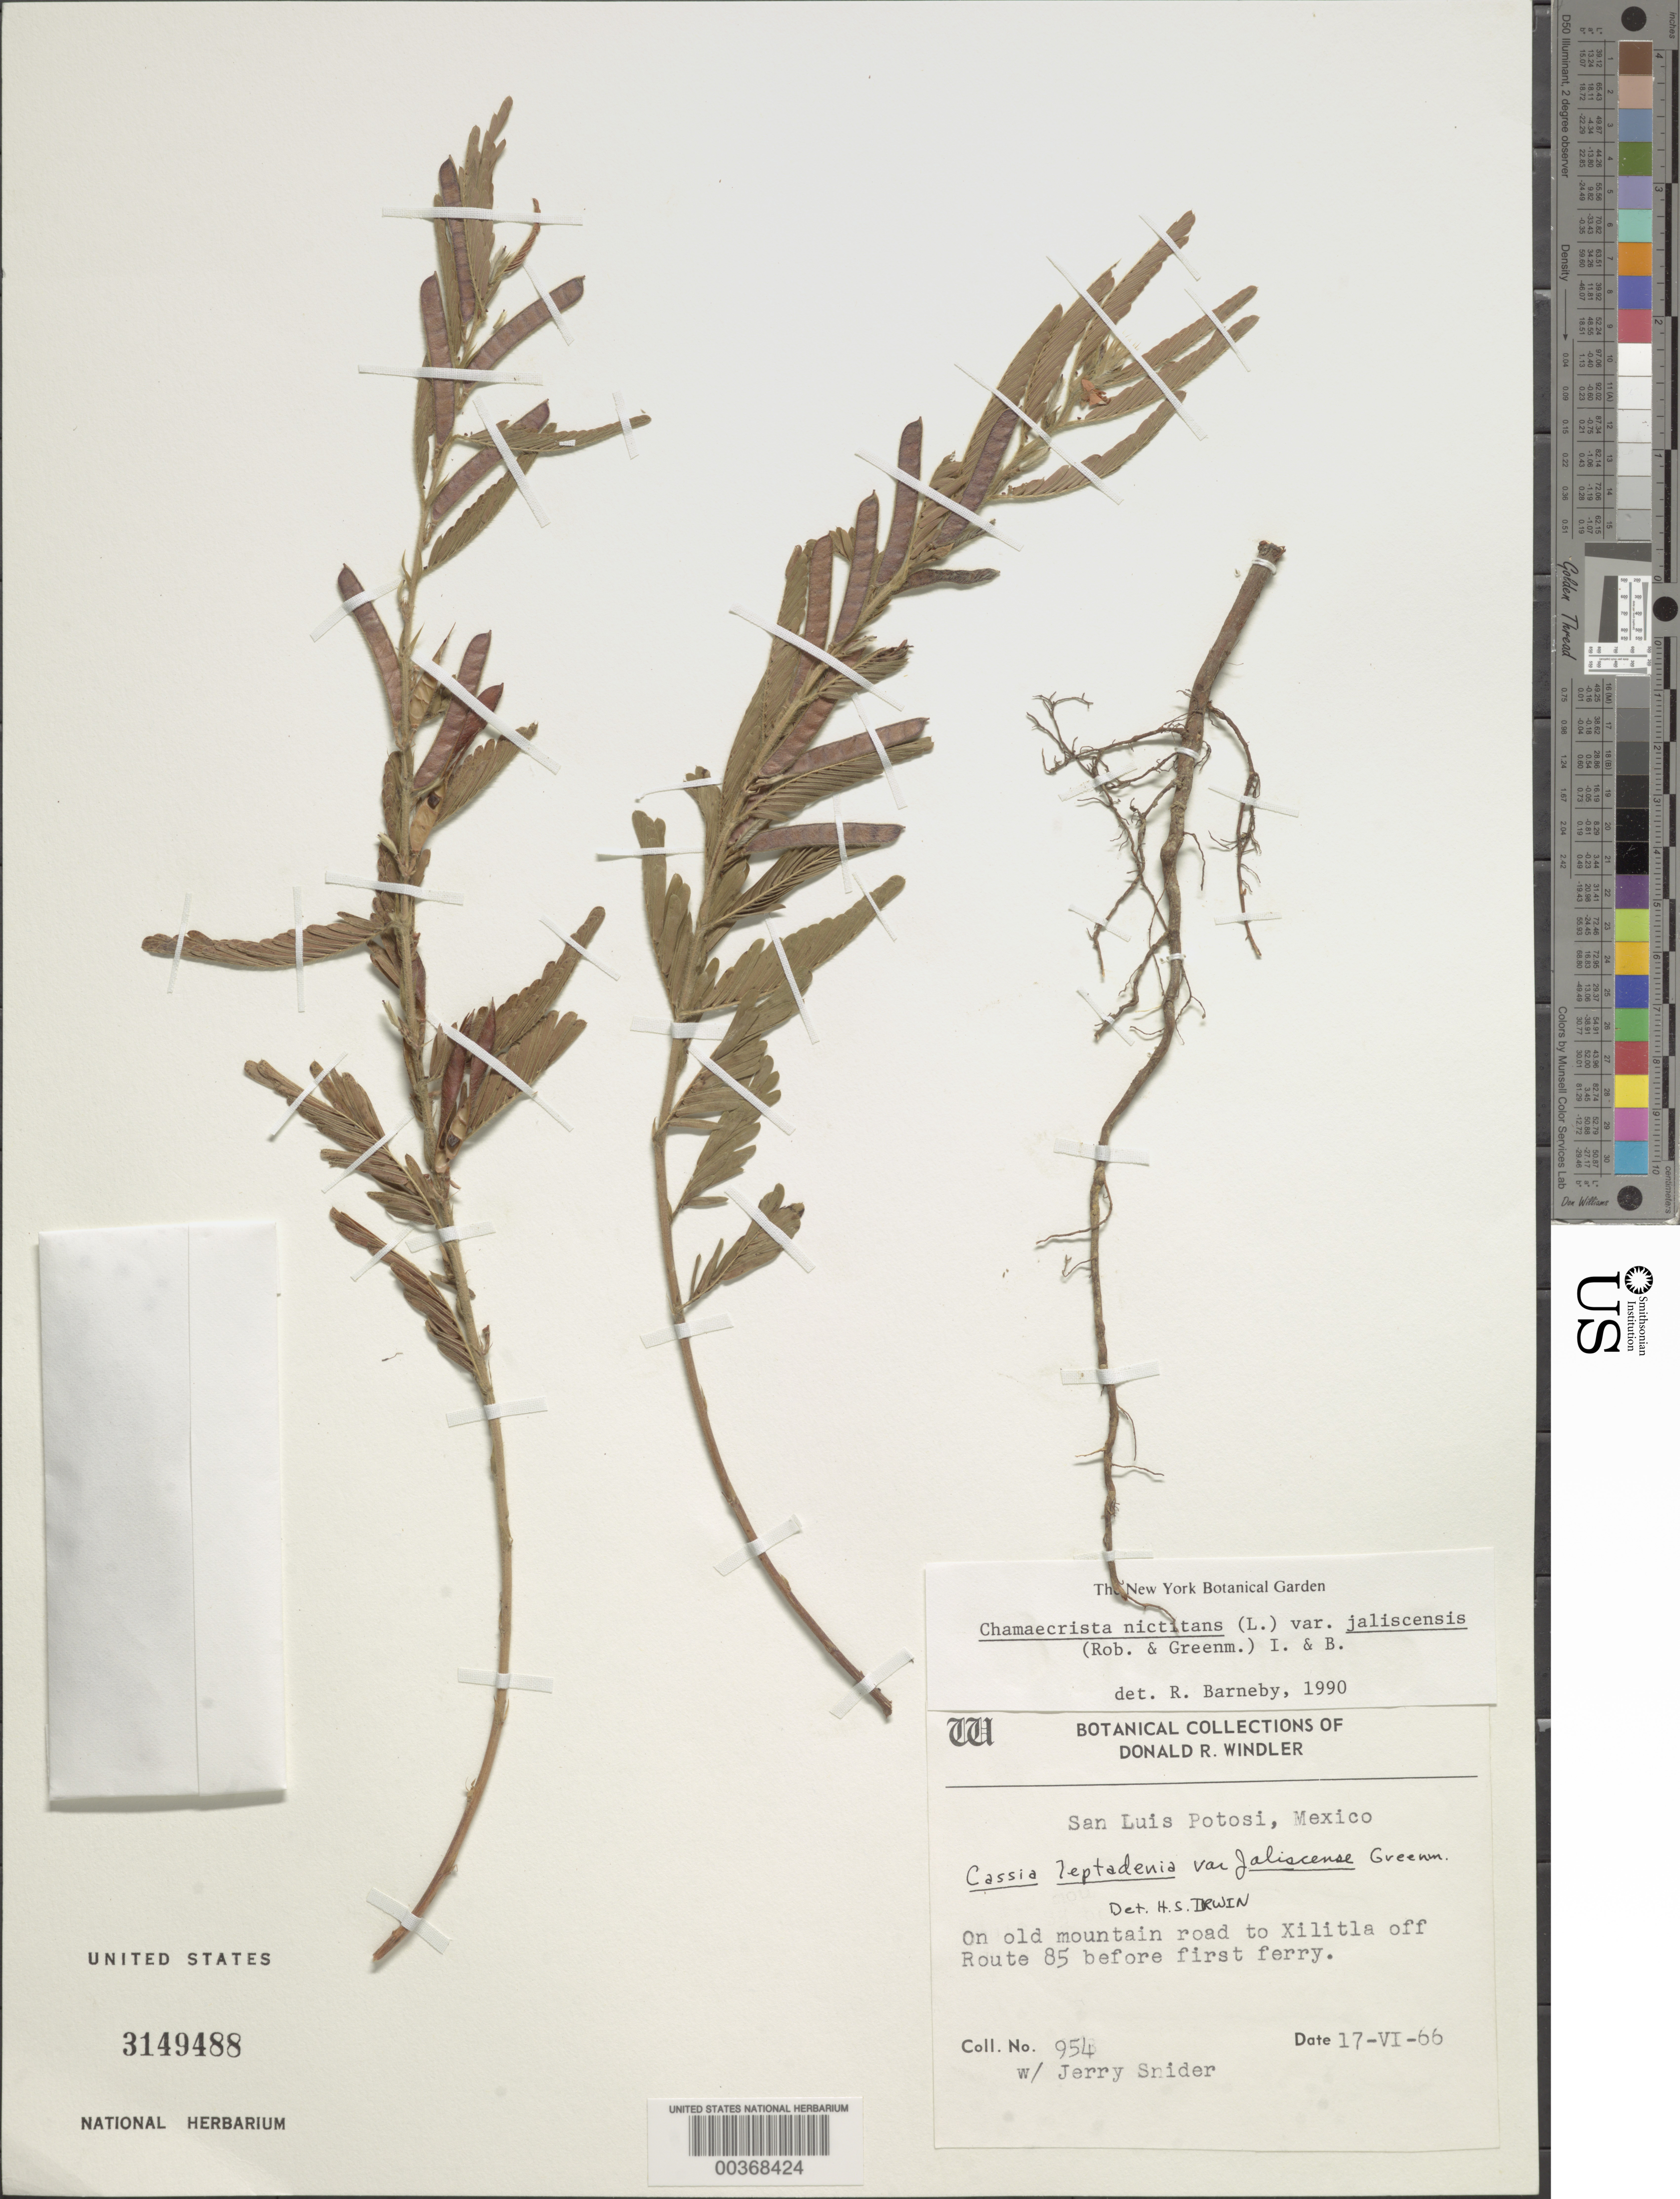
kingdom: Plantae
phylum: Tracheophyta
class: Magnoliopsida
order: Fabales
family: Fabaceae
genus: Chamaecrista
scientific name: Chamaecrista nictitans var. jaliscensis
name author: (Greenm.) H.S. Irwin & Barneby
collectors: J. Snider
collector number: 954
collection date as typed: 17 Jun 1966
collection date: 1966-06-17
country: Mexico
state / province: San Luis Potosí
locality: On old mountain road to xilitla off route 85 before first ferry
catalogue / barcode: US 3149488